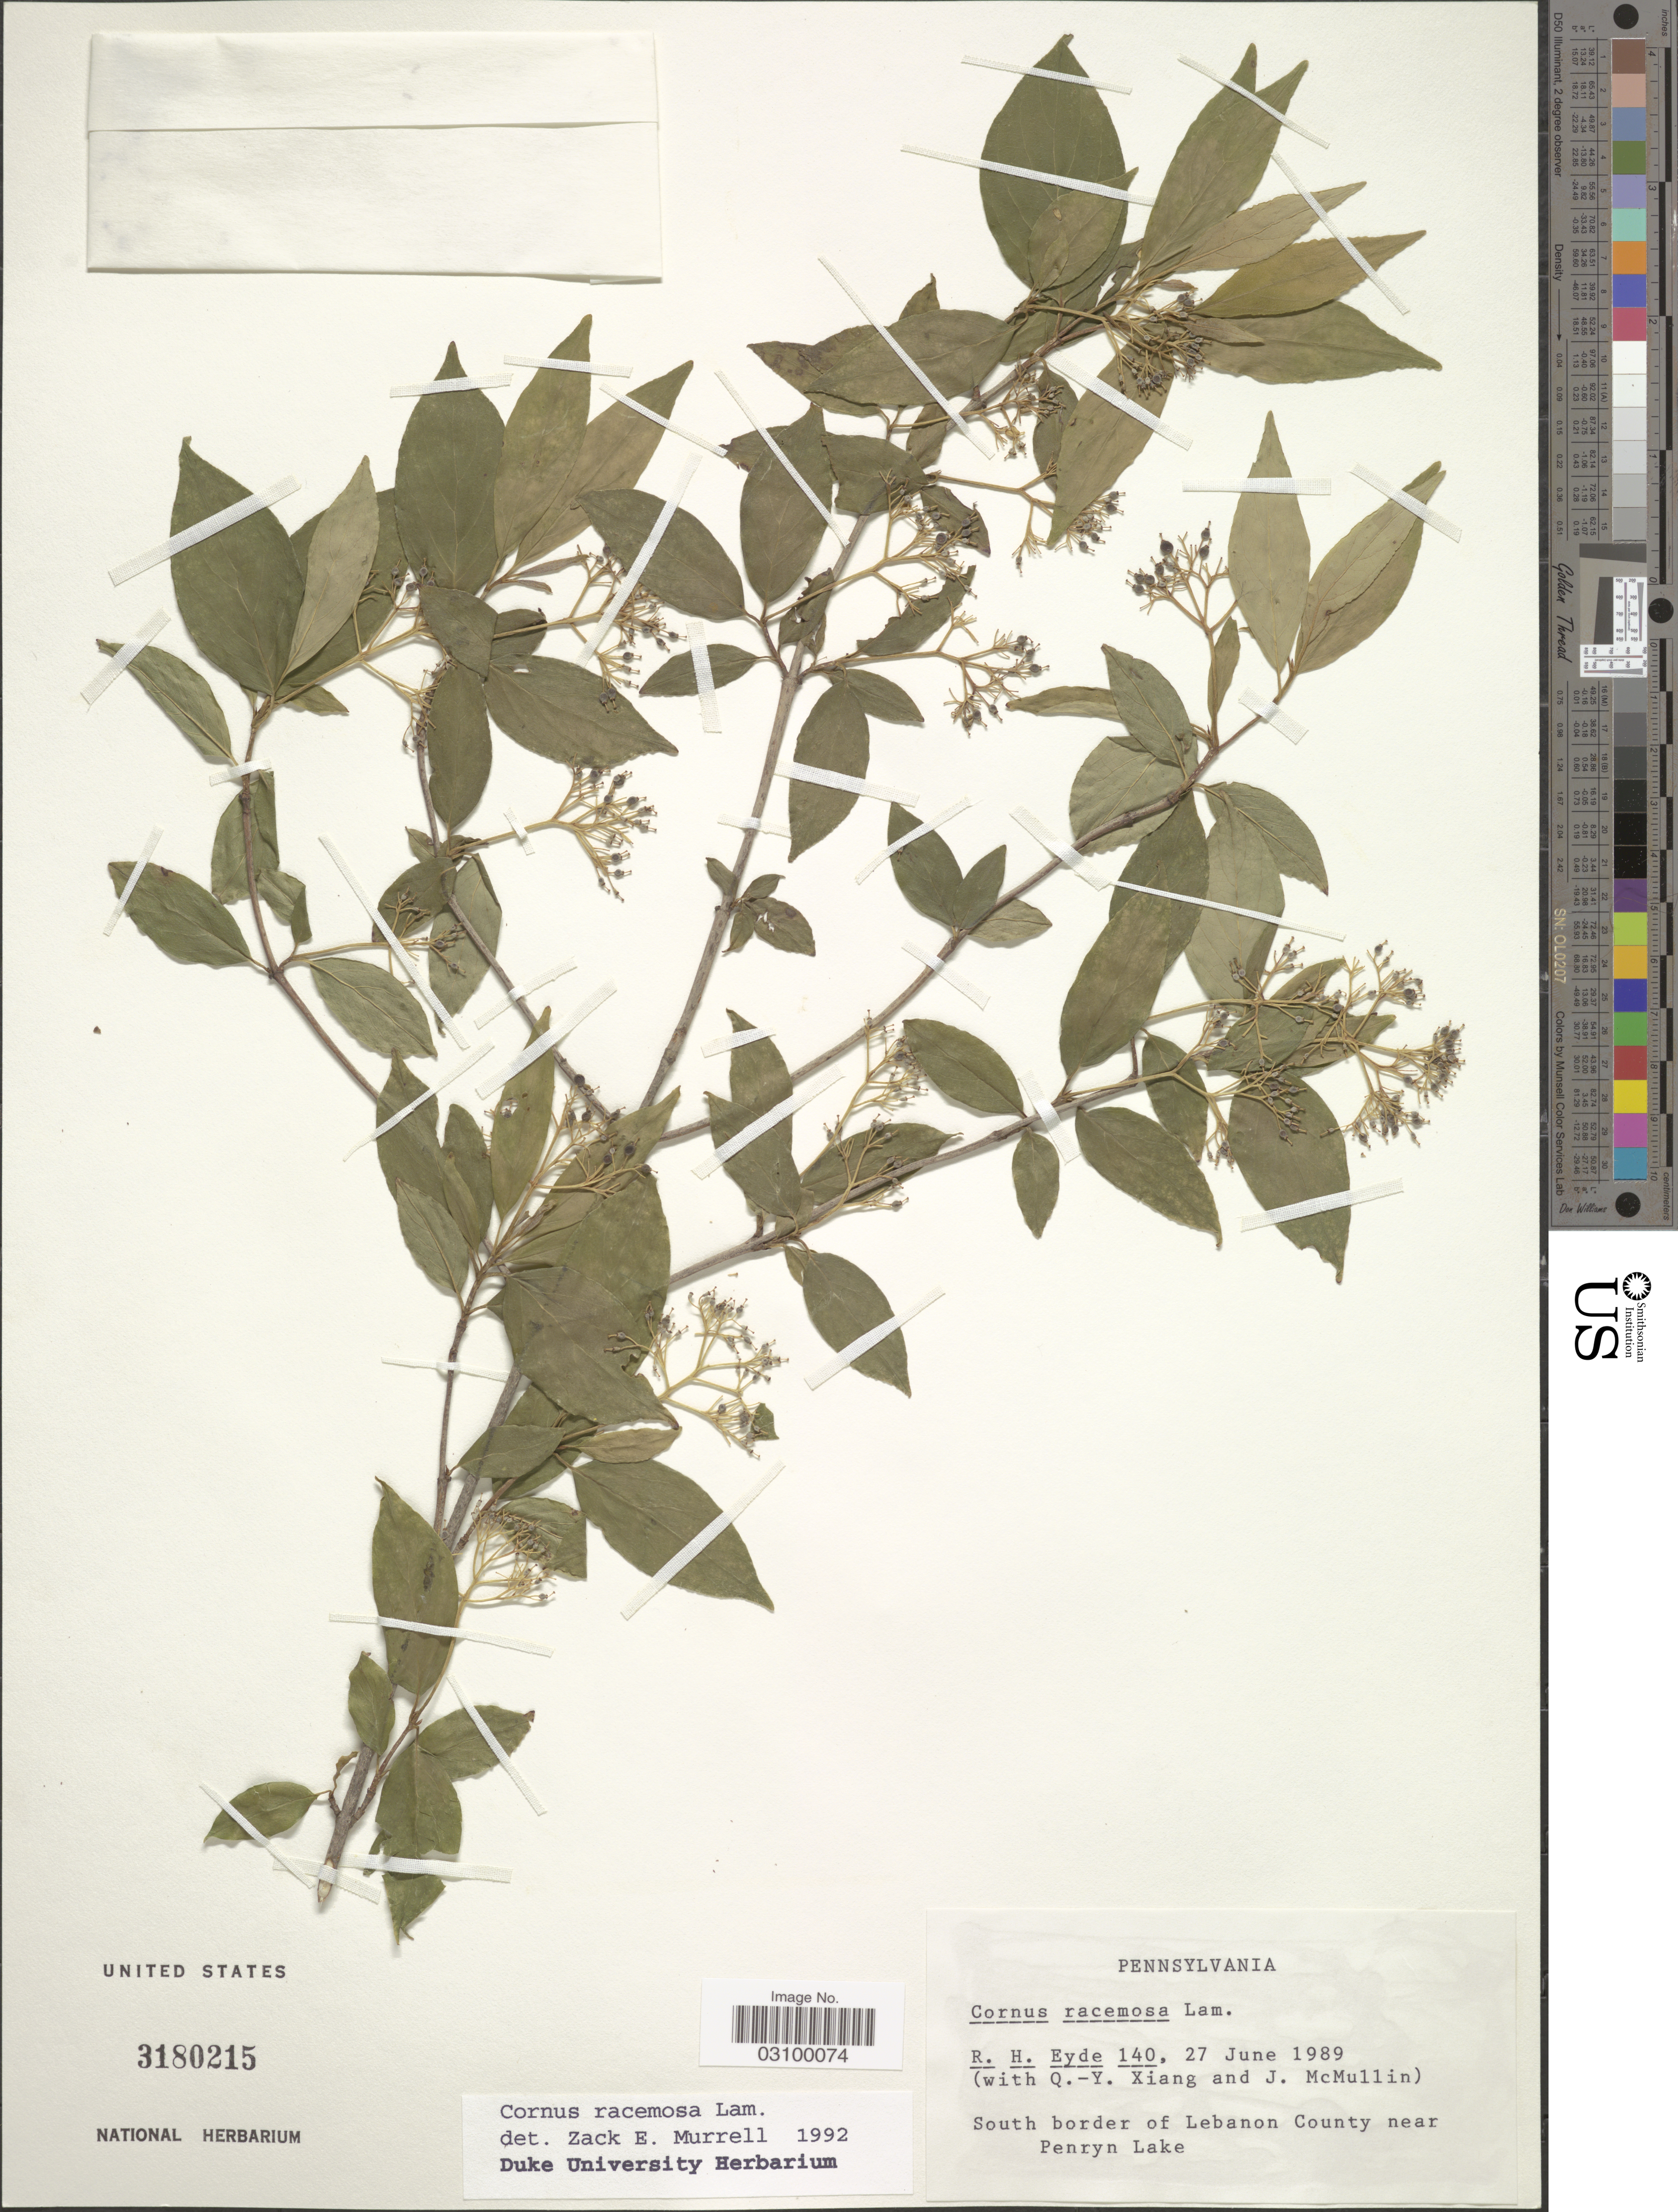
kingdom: Plantae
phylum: Tracheophyta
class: Magnoliopsida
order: Cornales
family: Cornaceae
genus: Cornus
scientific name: Cornus racemosa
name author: Lam.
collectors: R. H. Eyde, Q. Xiang & J. McMullin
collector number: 140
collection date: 1989-06-27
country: United States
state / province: Pennsylvania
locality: South border of Lebanon County near Penryn Lake.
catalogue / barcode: US 3180215